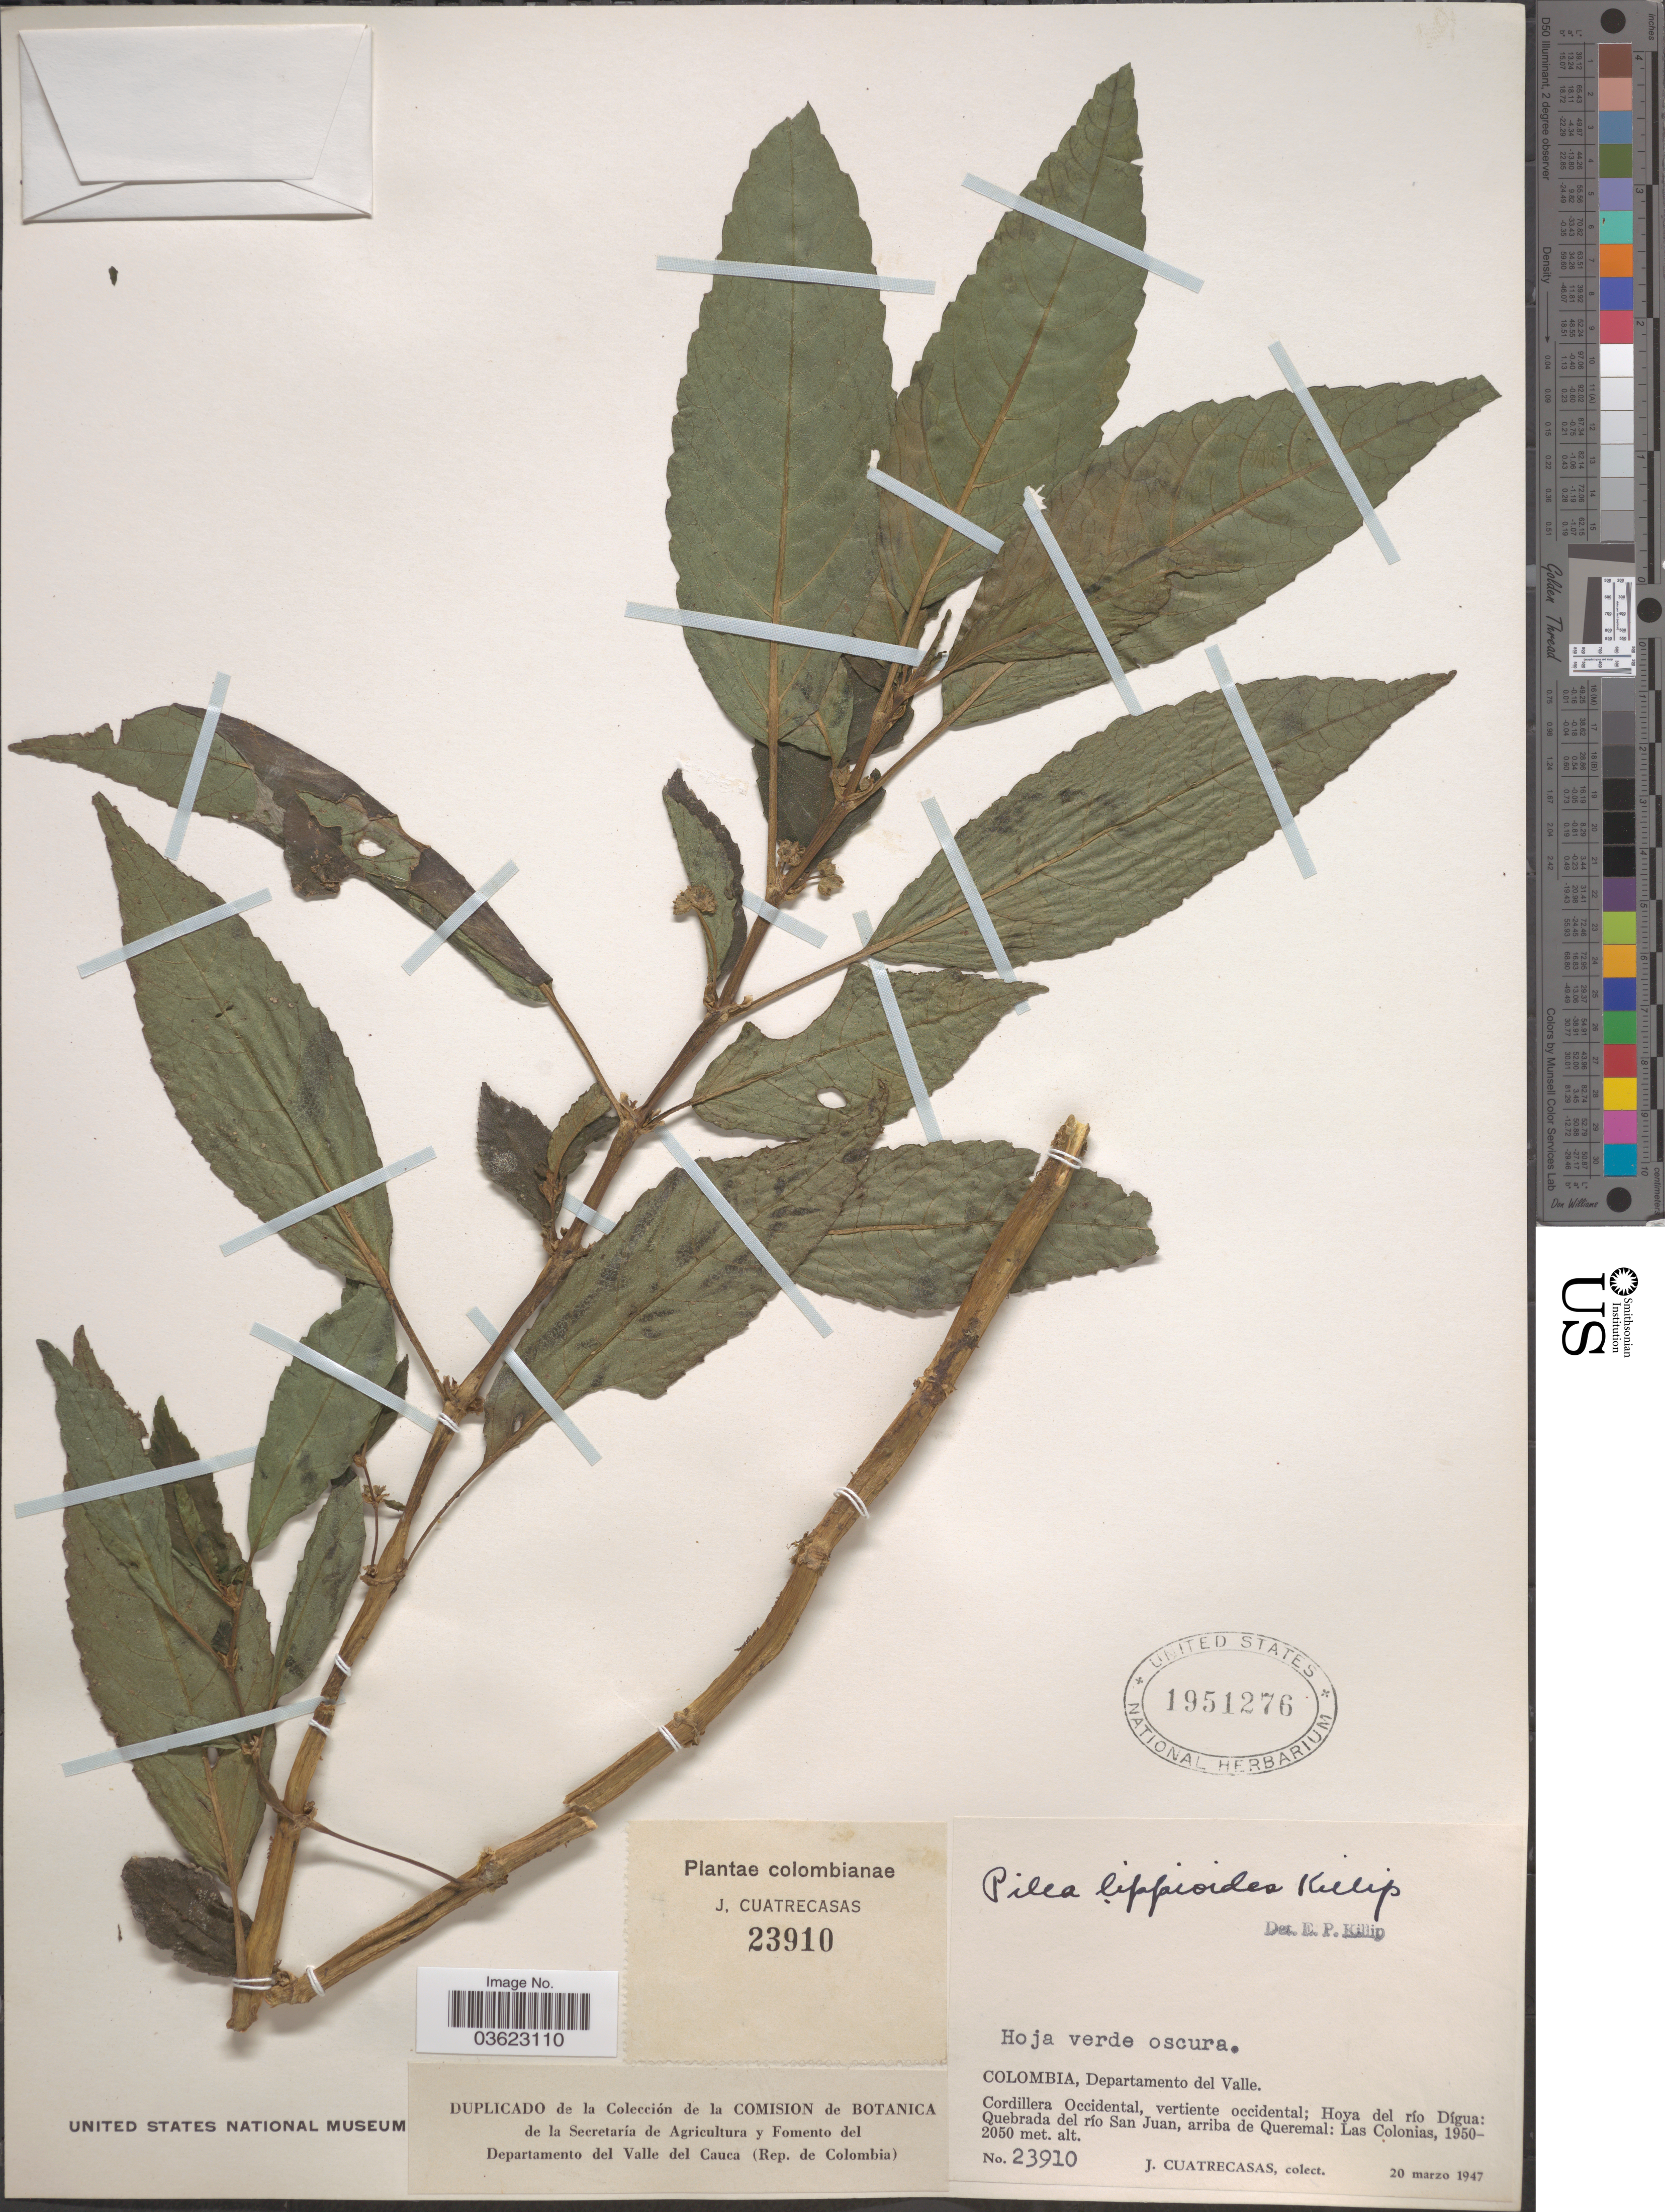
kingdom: Plantae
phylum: Tracheophyta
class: Magnoliopsida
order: Rosales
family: Urticaceae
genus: Pilea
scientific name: Pilea lippioides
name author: Killip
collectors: J. Cuatrecasas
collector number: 23910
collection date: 1947-03-20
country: Colombia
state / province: Valle del Cauca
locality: Departamento del Valle. Cordillera Occidental, vertiente occidental; Hoya del río Digua: Quebrada del río San Juan, arriba de Queremal: Las Colonias.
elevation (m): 1950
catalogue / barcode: US 1951276